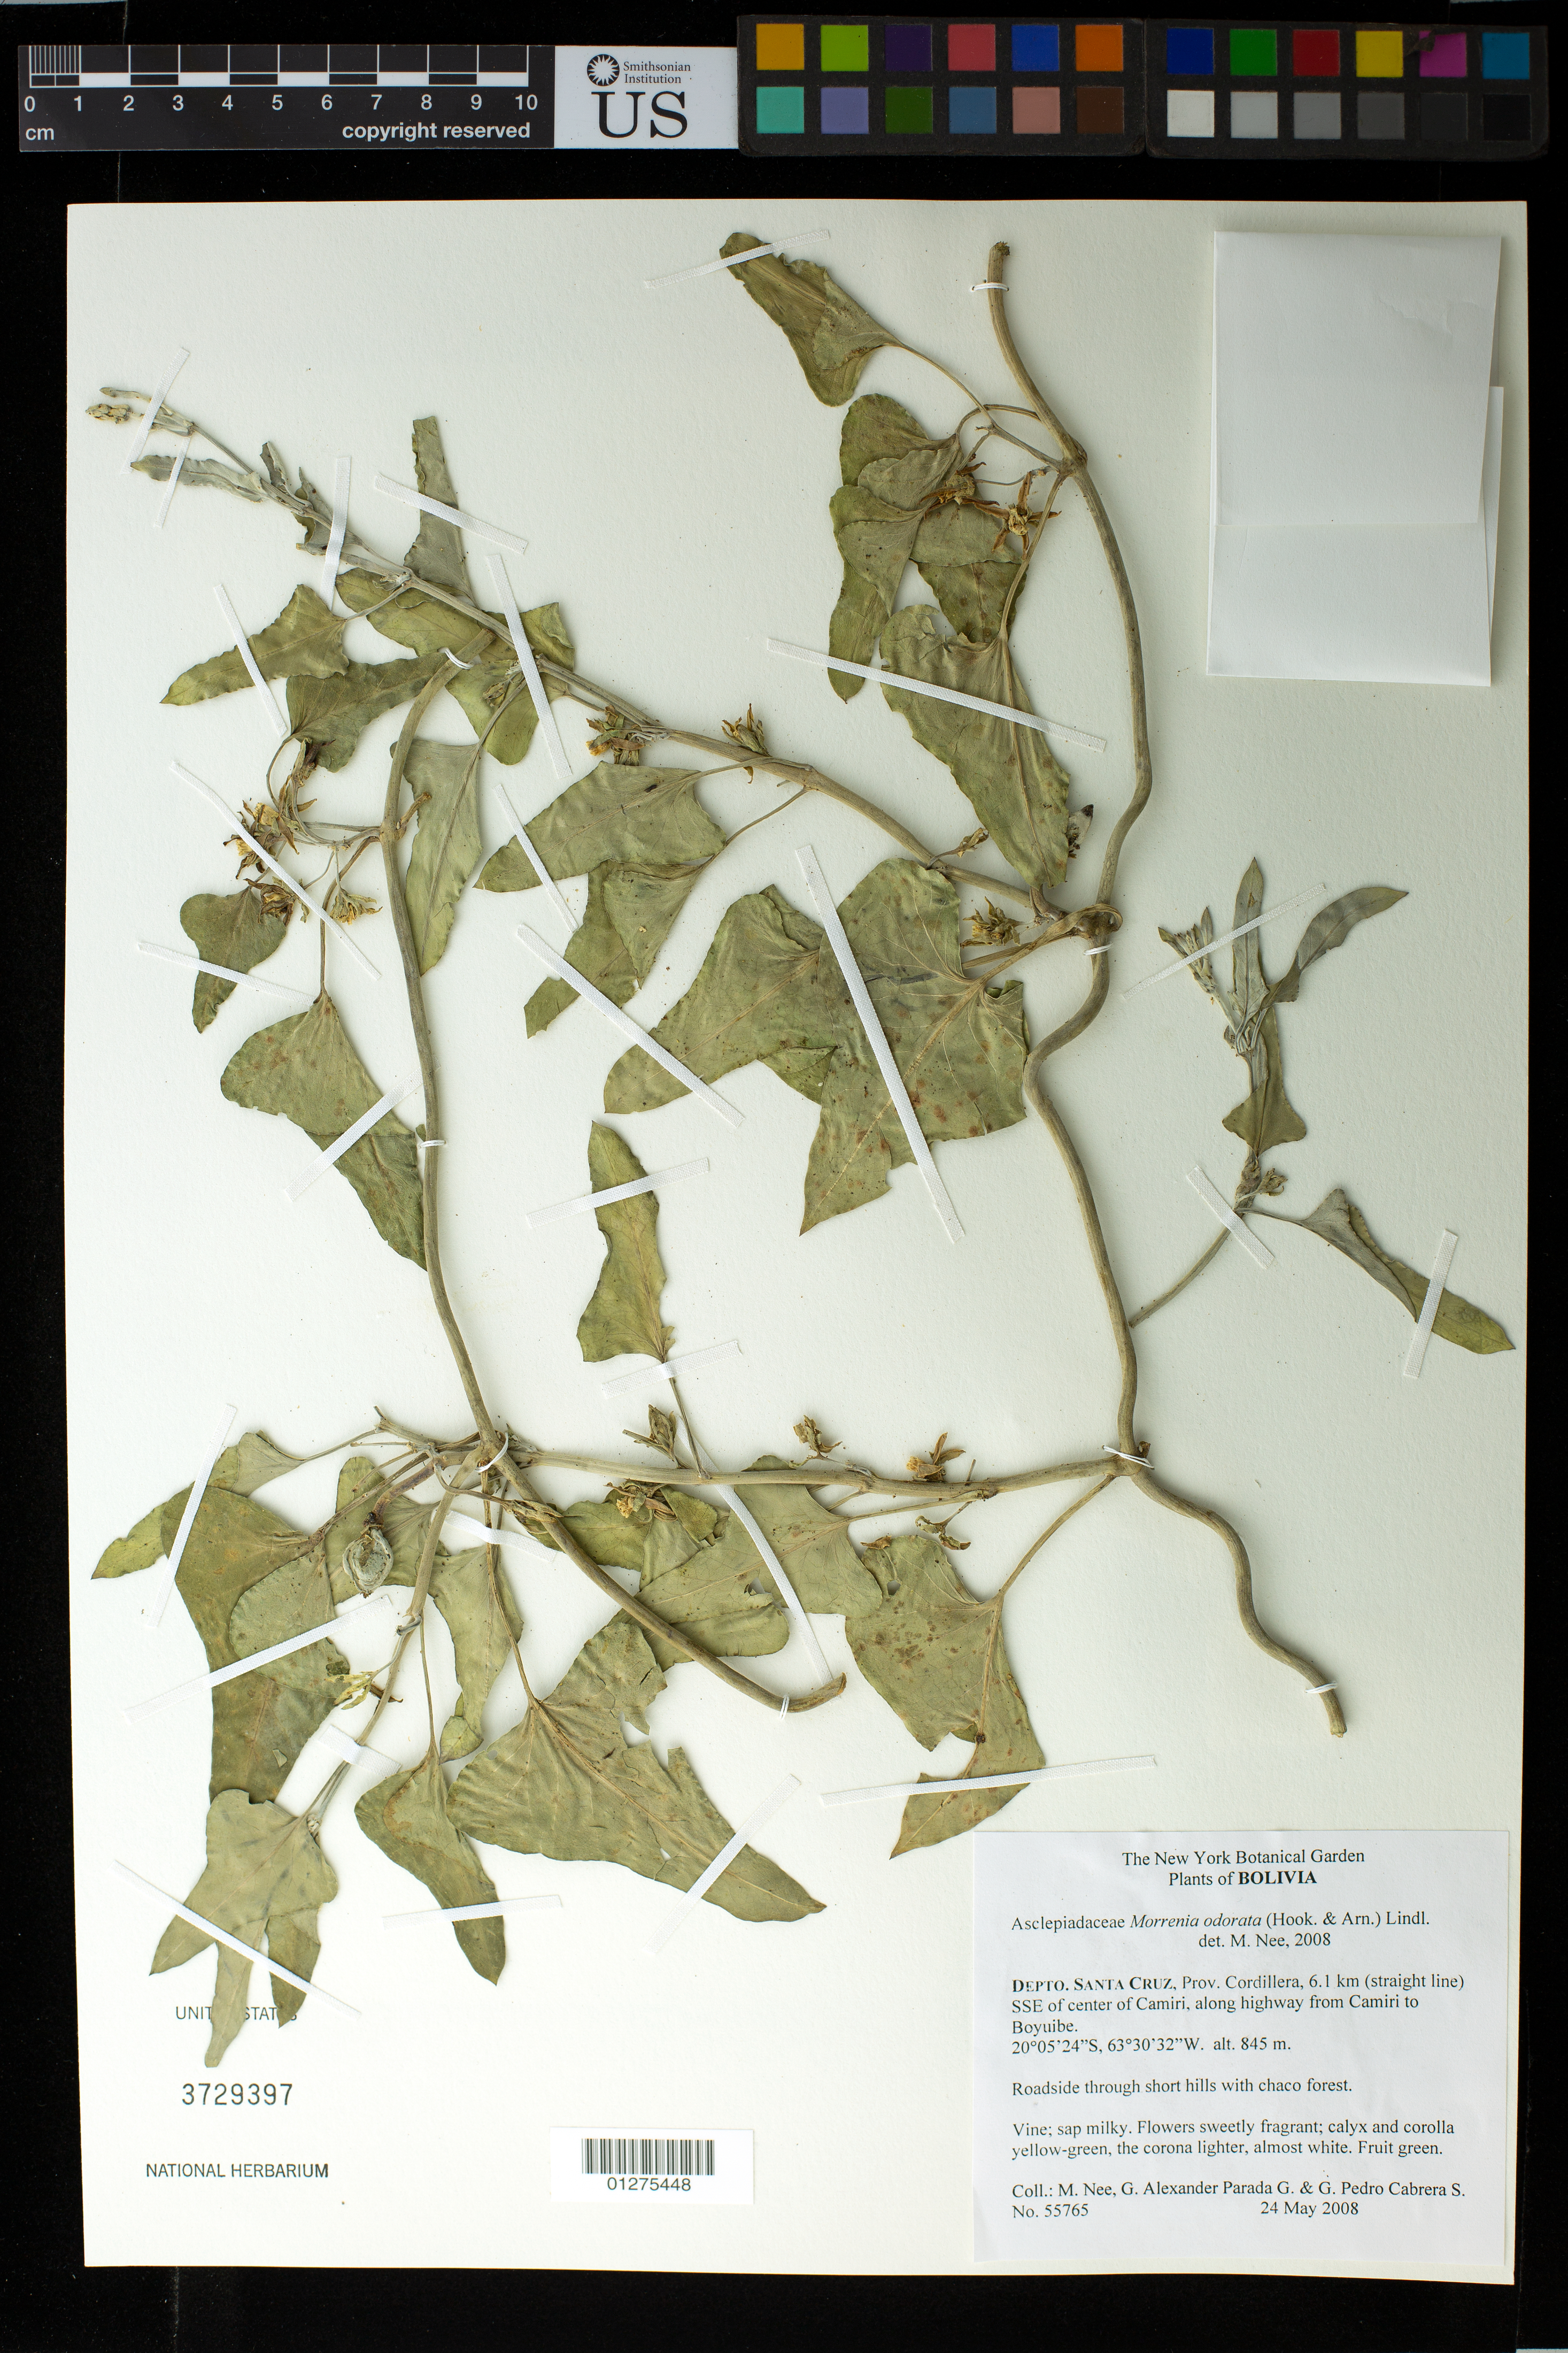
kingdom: Plantae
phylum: Tracheophyta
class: Magnoliopsida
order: Gentianales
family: Apocynaceae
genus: Morrenia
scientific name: Morrenia odorata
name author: (Hook. & Arn.) Lindl.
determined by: Nee, M.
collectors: M. Nee, G. Parada & G. Cabrera S.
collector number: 55765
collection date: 2008-05-24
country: Bolivia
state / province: Santa Cruz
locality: Depto. Santa Cruz, Cordillera, 6.1 km (straight line) SSE of center of Camiri, along highway from Camiri to Boyuibe.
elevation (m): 845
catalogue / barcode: US 3729397